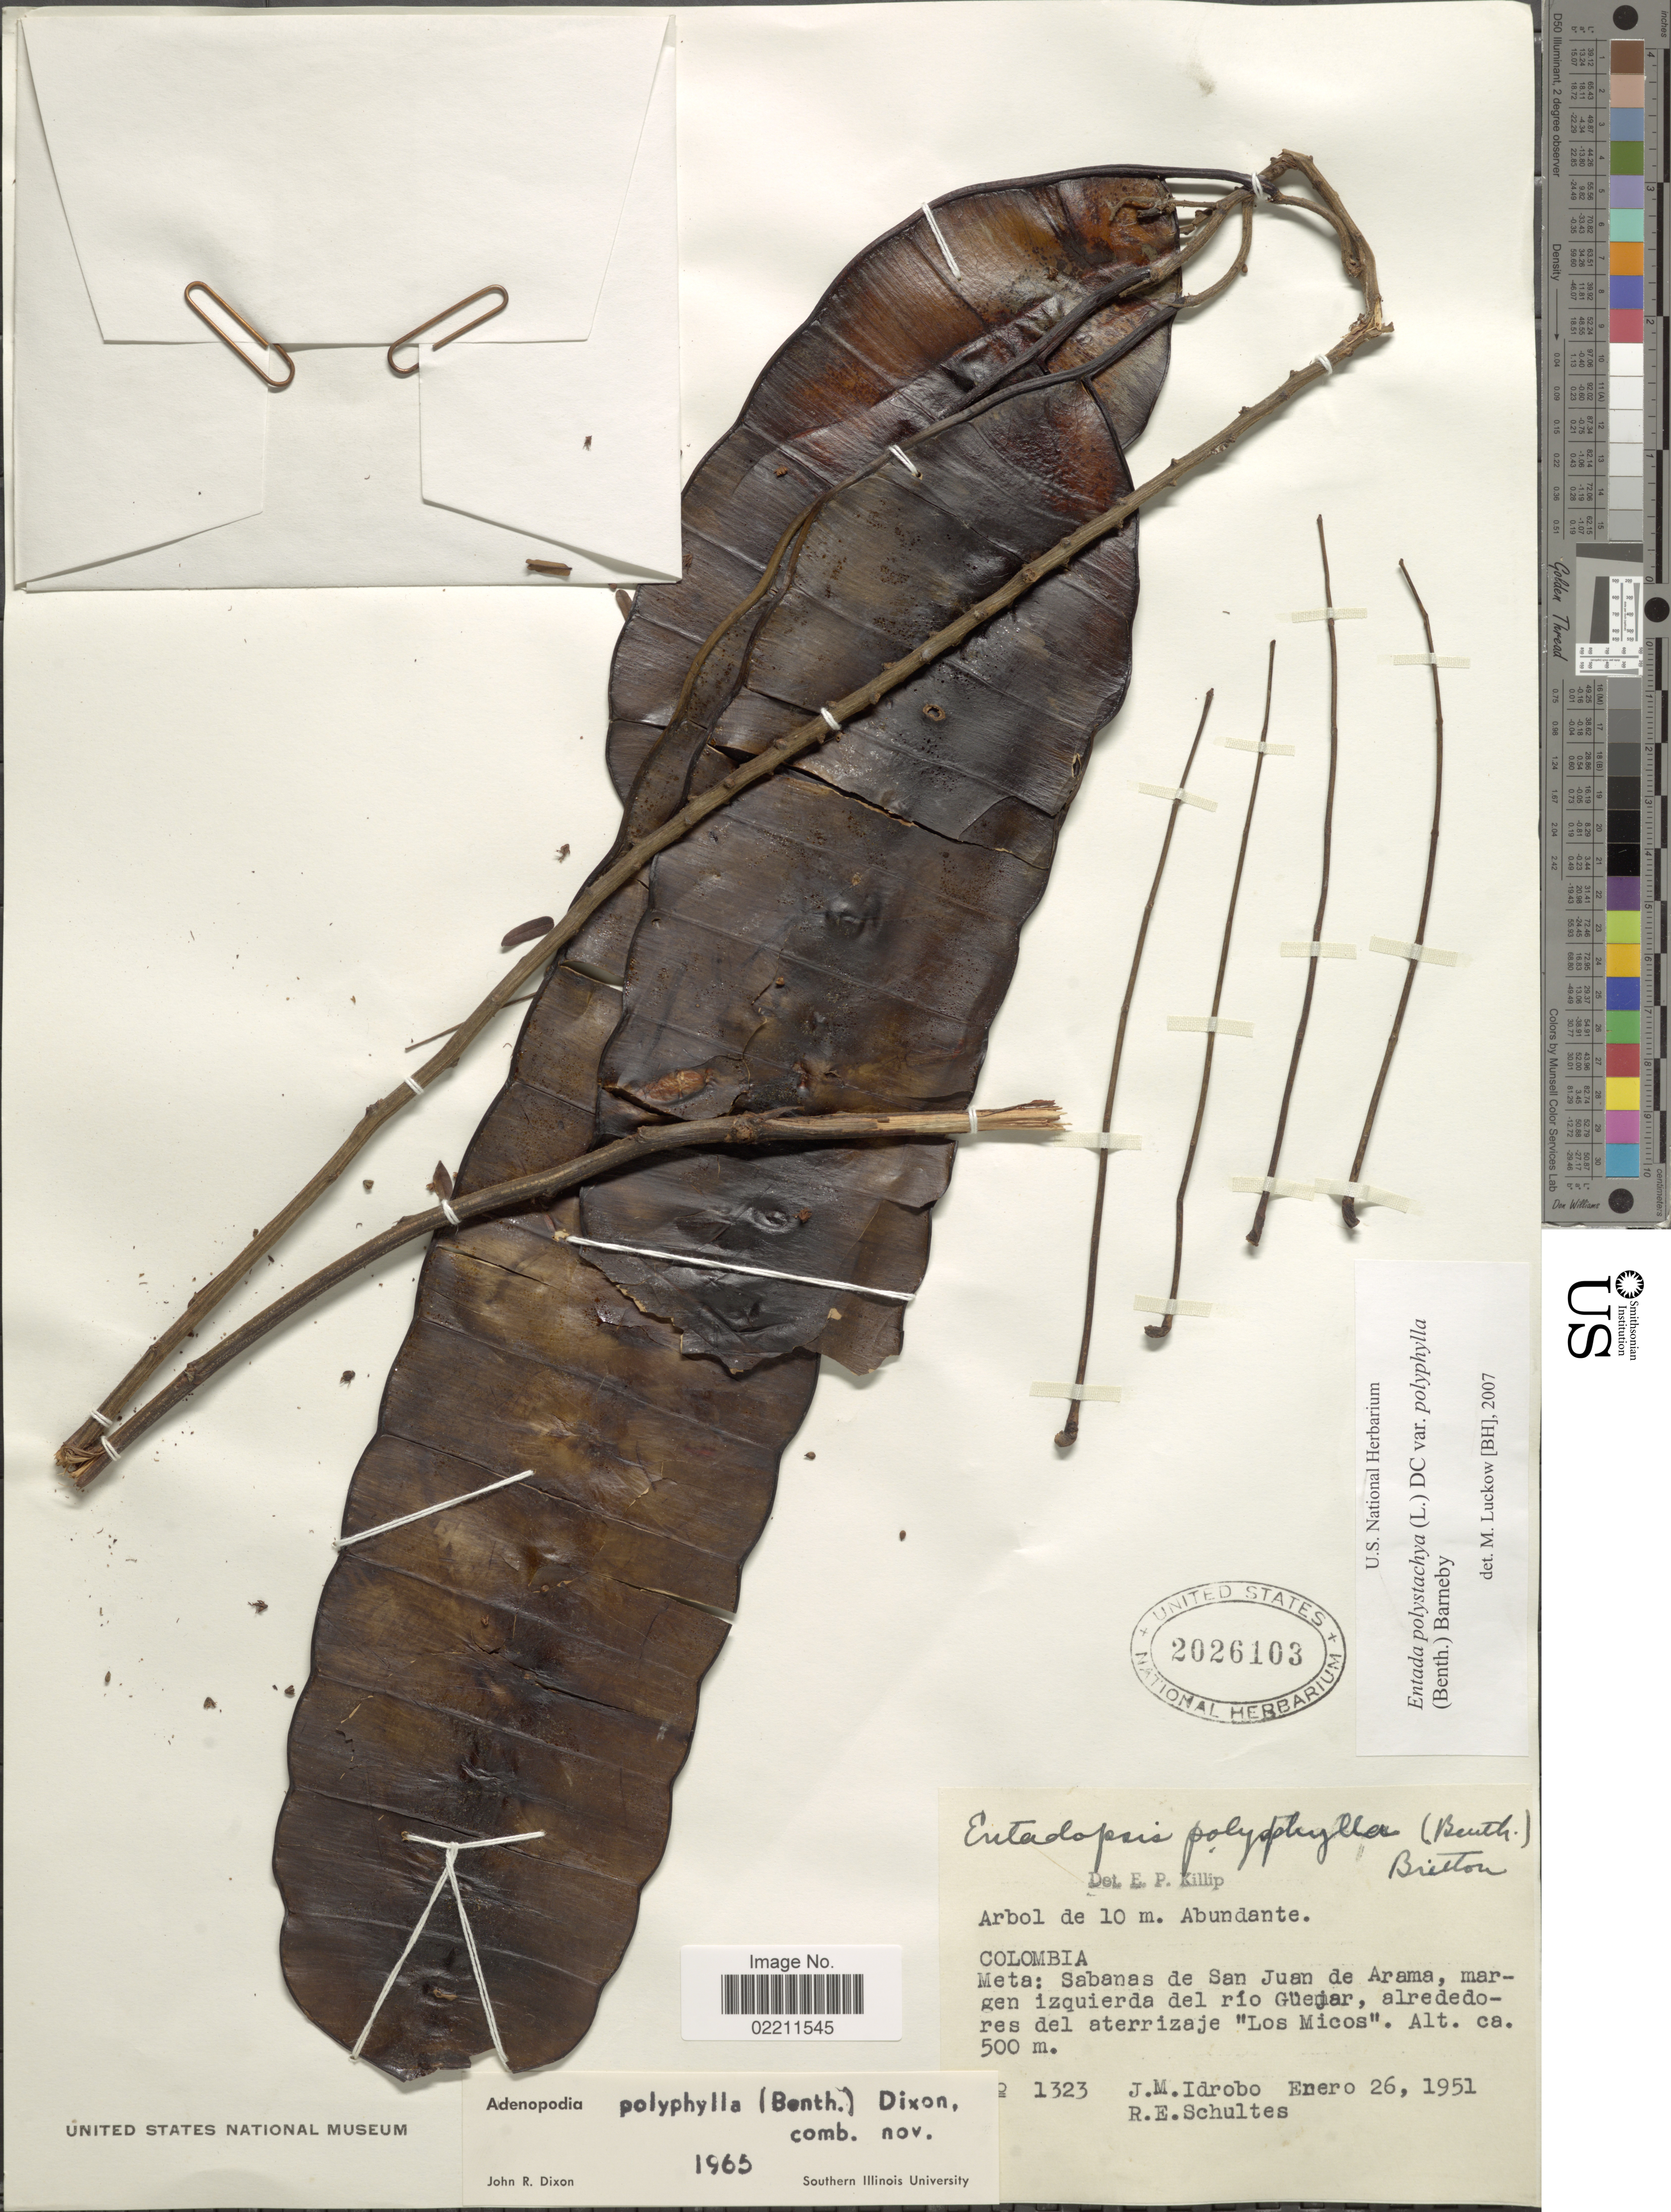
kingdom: Plantae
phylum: Tracheophyta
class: Magnoliopsida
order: Fabales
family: Fabaceae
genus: Entada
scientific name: Entada polystachya var. polyphylla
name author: (Benth.) Barneby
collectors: J. M. Idrobo & R. E. Schultes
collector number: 1323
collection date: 1951-01-26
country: Colombia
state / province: Meta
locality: Colombia, Meta: Sabanas de San Juan de Arama, margen izquierda del rio Guerjar, alrededores del atterizaje "Los Micos".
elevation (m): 500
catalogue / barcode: US 2026103